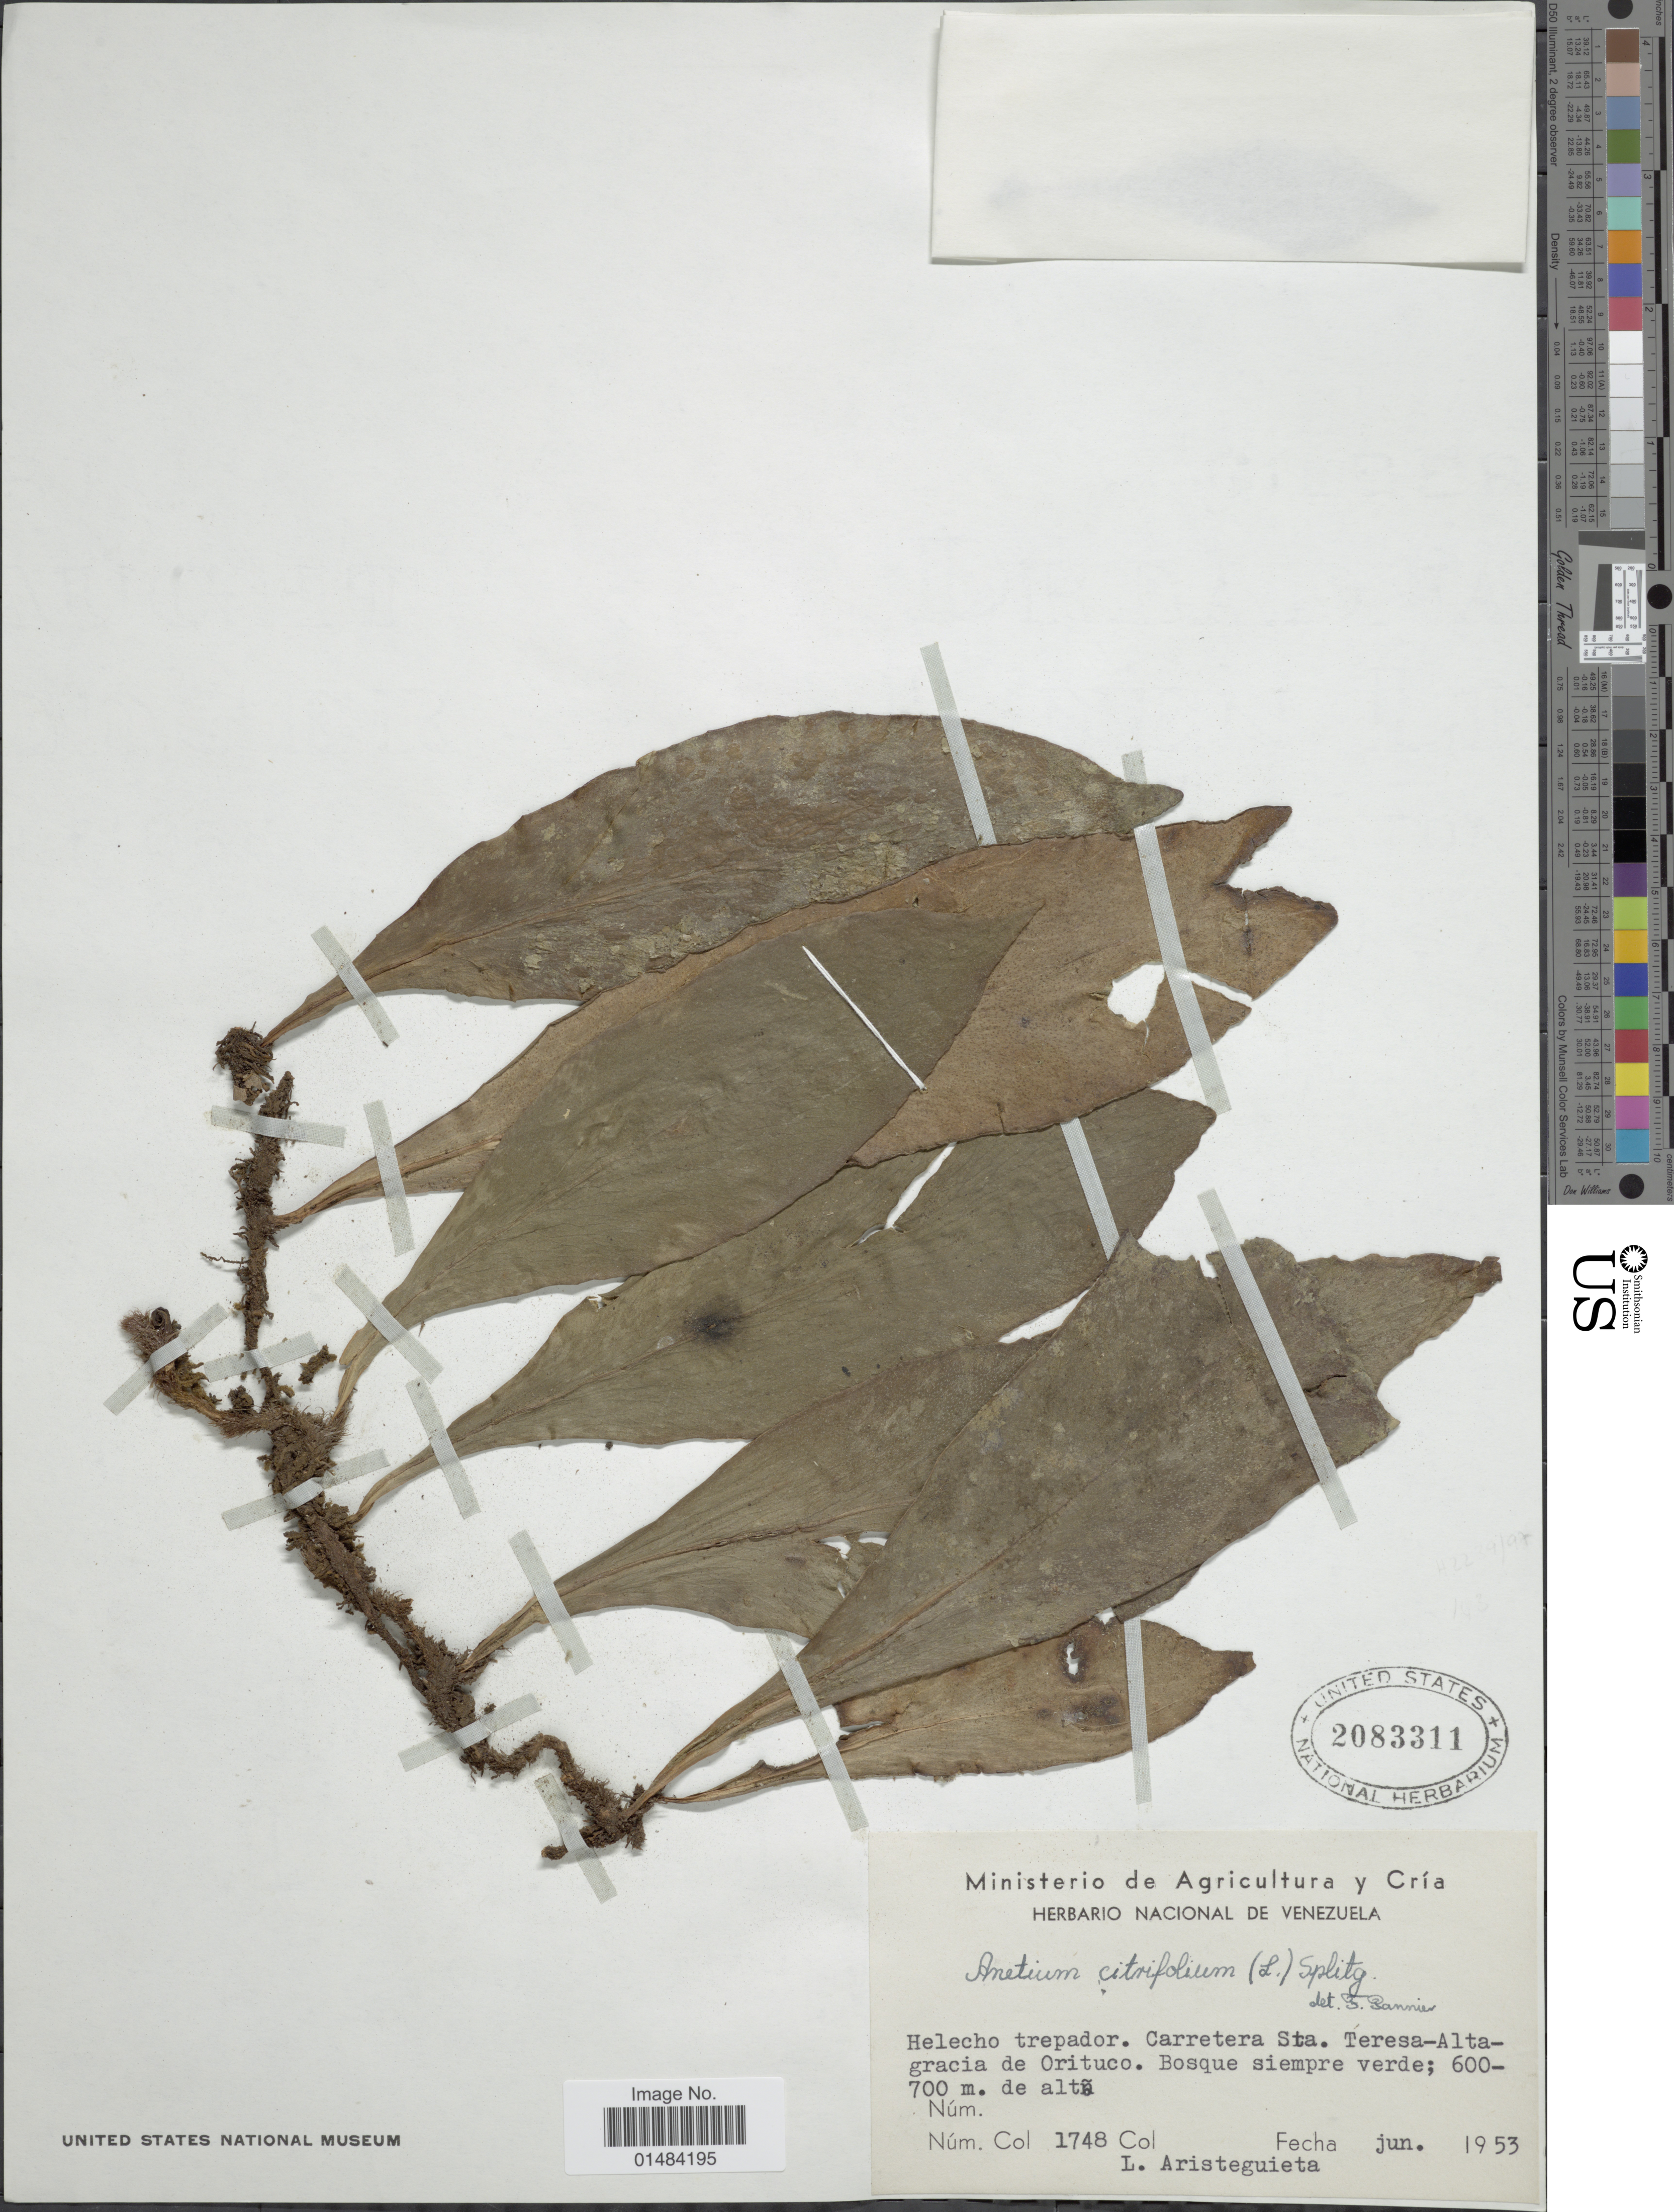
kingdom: Plantae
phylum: Tracheophyta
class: Polypodiopsida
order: Polypodiales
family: Pteridaceae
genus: Anetium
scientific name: Anetium citrifolium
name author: (L.) Splitg.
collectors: L. Aristeguieta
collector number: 1748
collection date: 1953-06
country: Venezuela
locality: Venezuela, Helecho trepador. Carretera Sta. Teresa-Alta-gracia de Orituco. Bosque siempre verde.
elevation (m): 600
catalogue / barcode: US 2083311